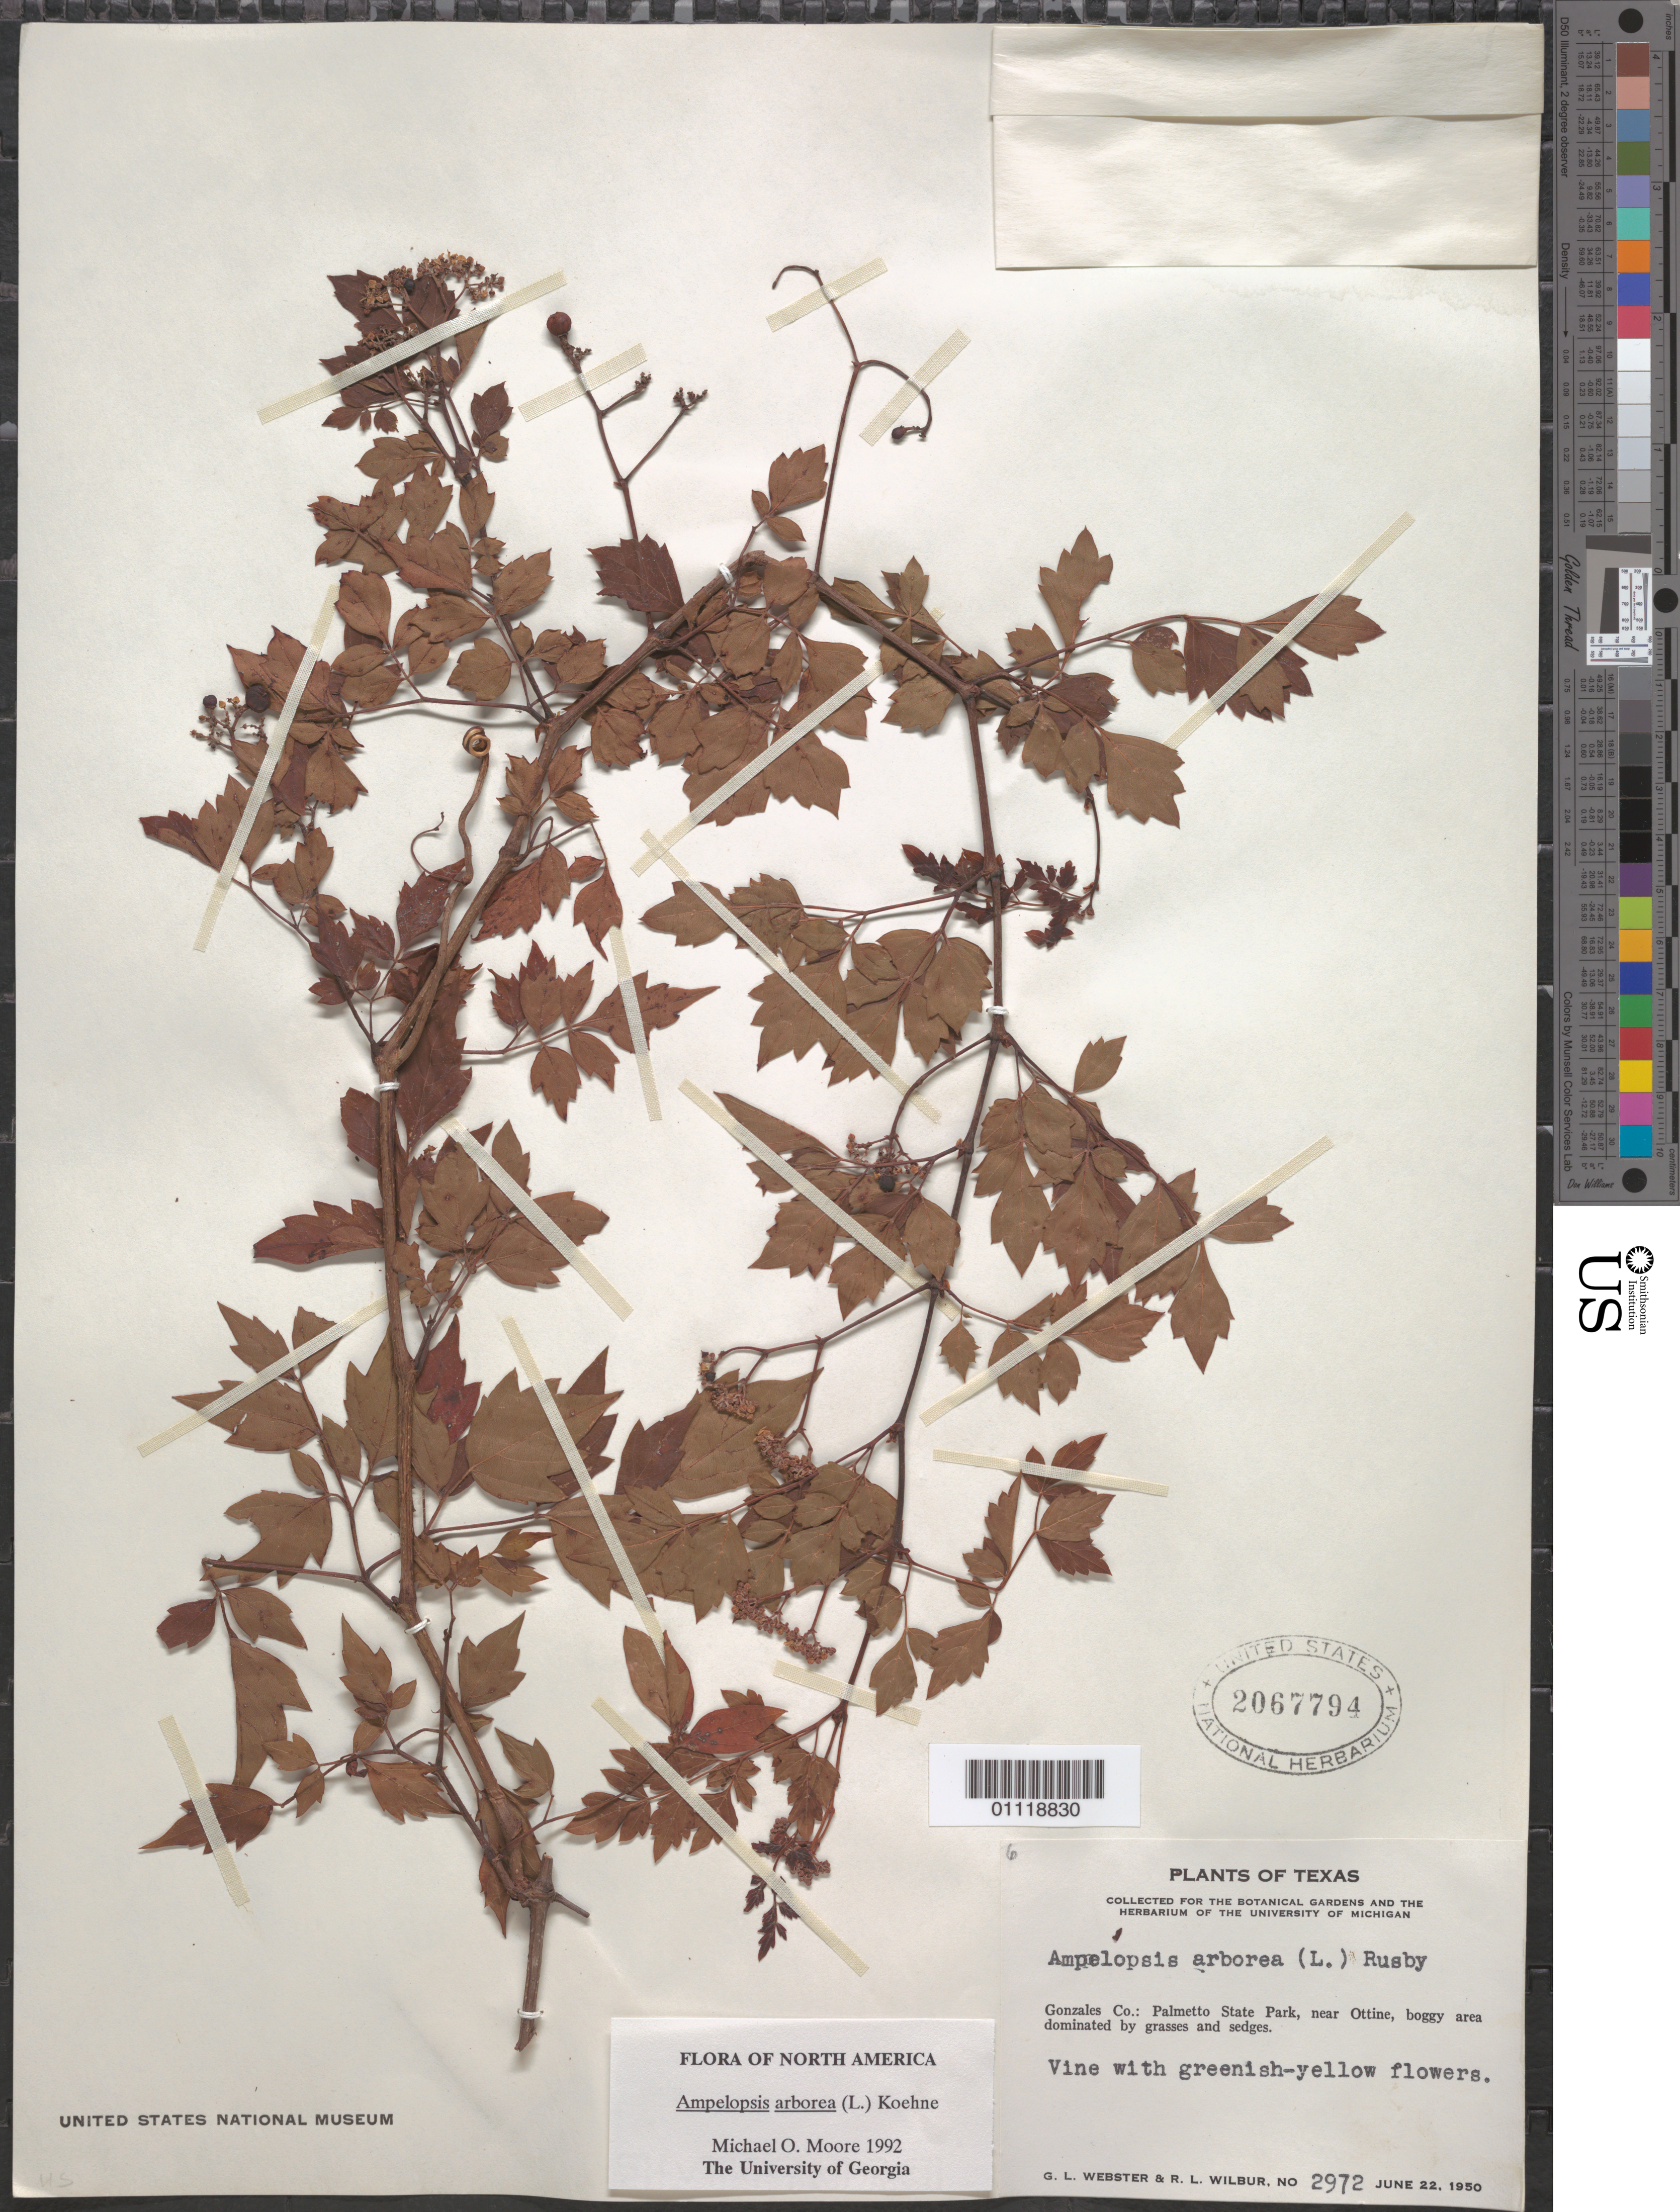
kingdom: Plantae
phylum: Tracheophyta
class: Magnoliopsida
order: Vitales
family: Vitaceae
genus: Ampelopsis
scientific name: Ampelopsis arborea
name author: (L.) Koehne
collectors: G. L. Webster & R. L. Wilbur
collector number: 2972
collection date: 1950-06-22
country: United States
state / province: Texas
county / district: Gonzales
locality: Palmetto State Park, near Ottine.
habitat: Vine, boggy area dominated by grasses and sedges.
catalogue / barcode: US 2067794